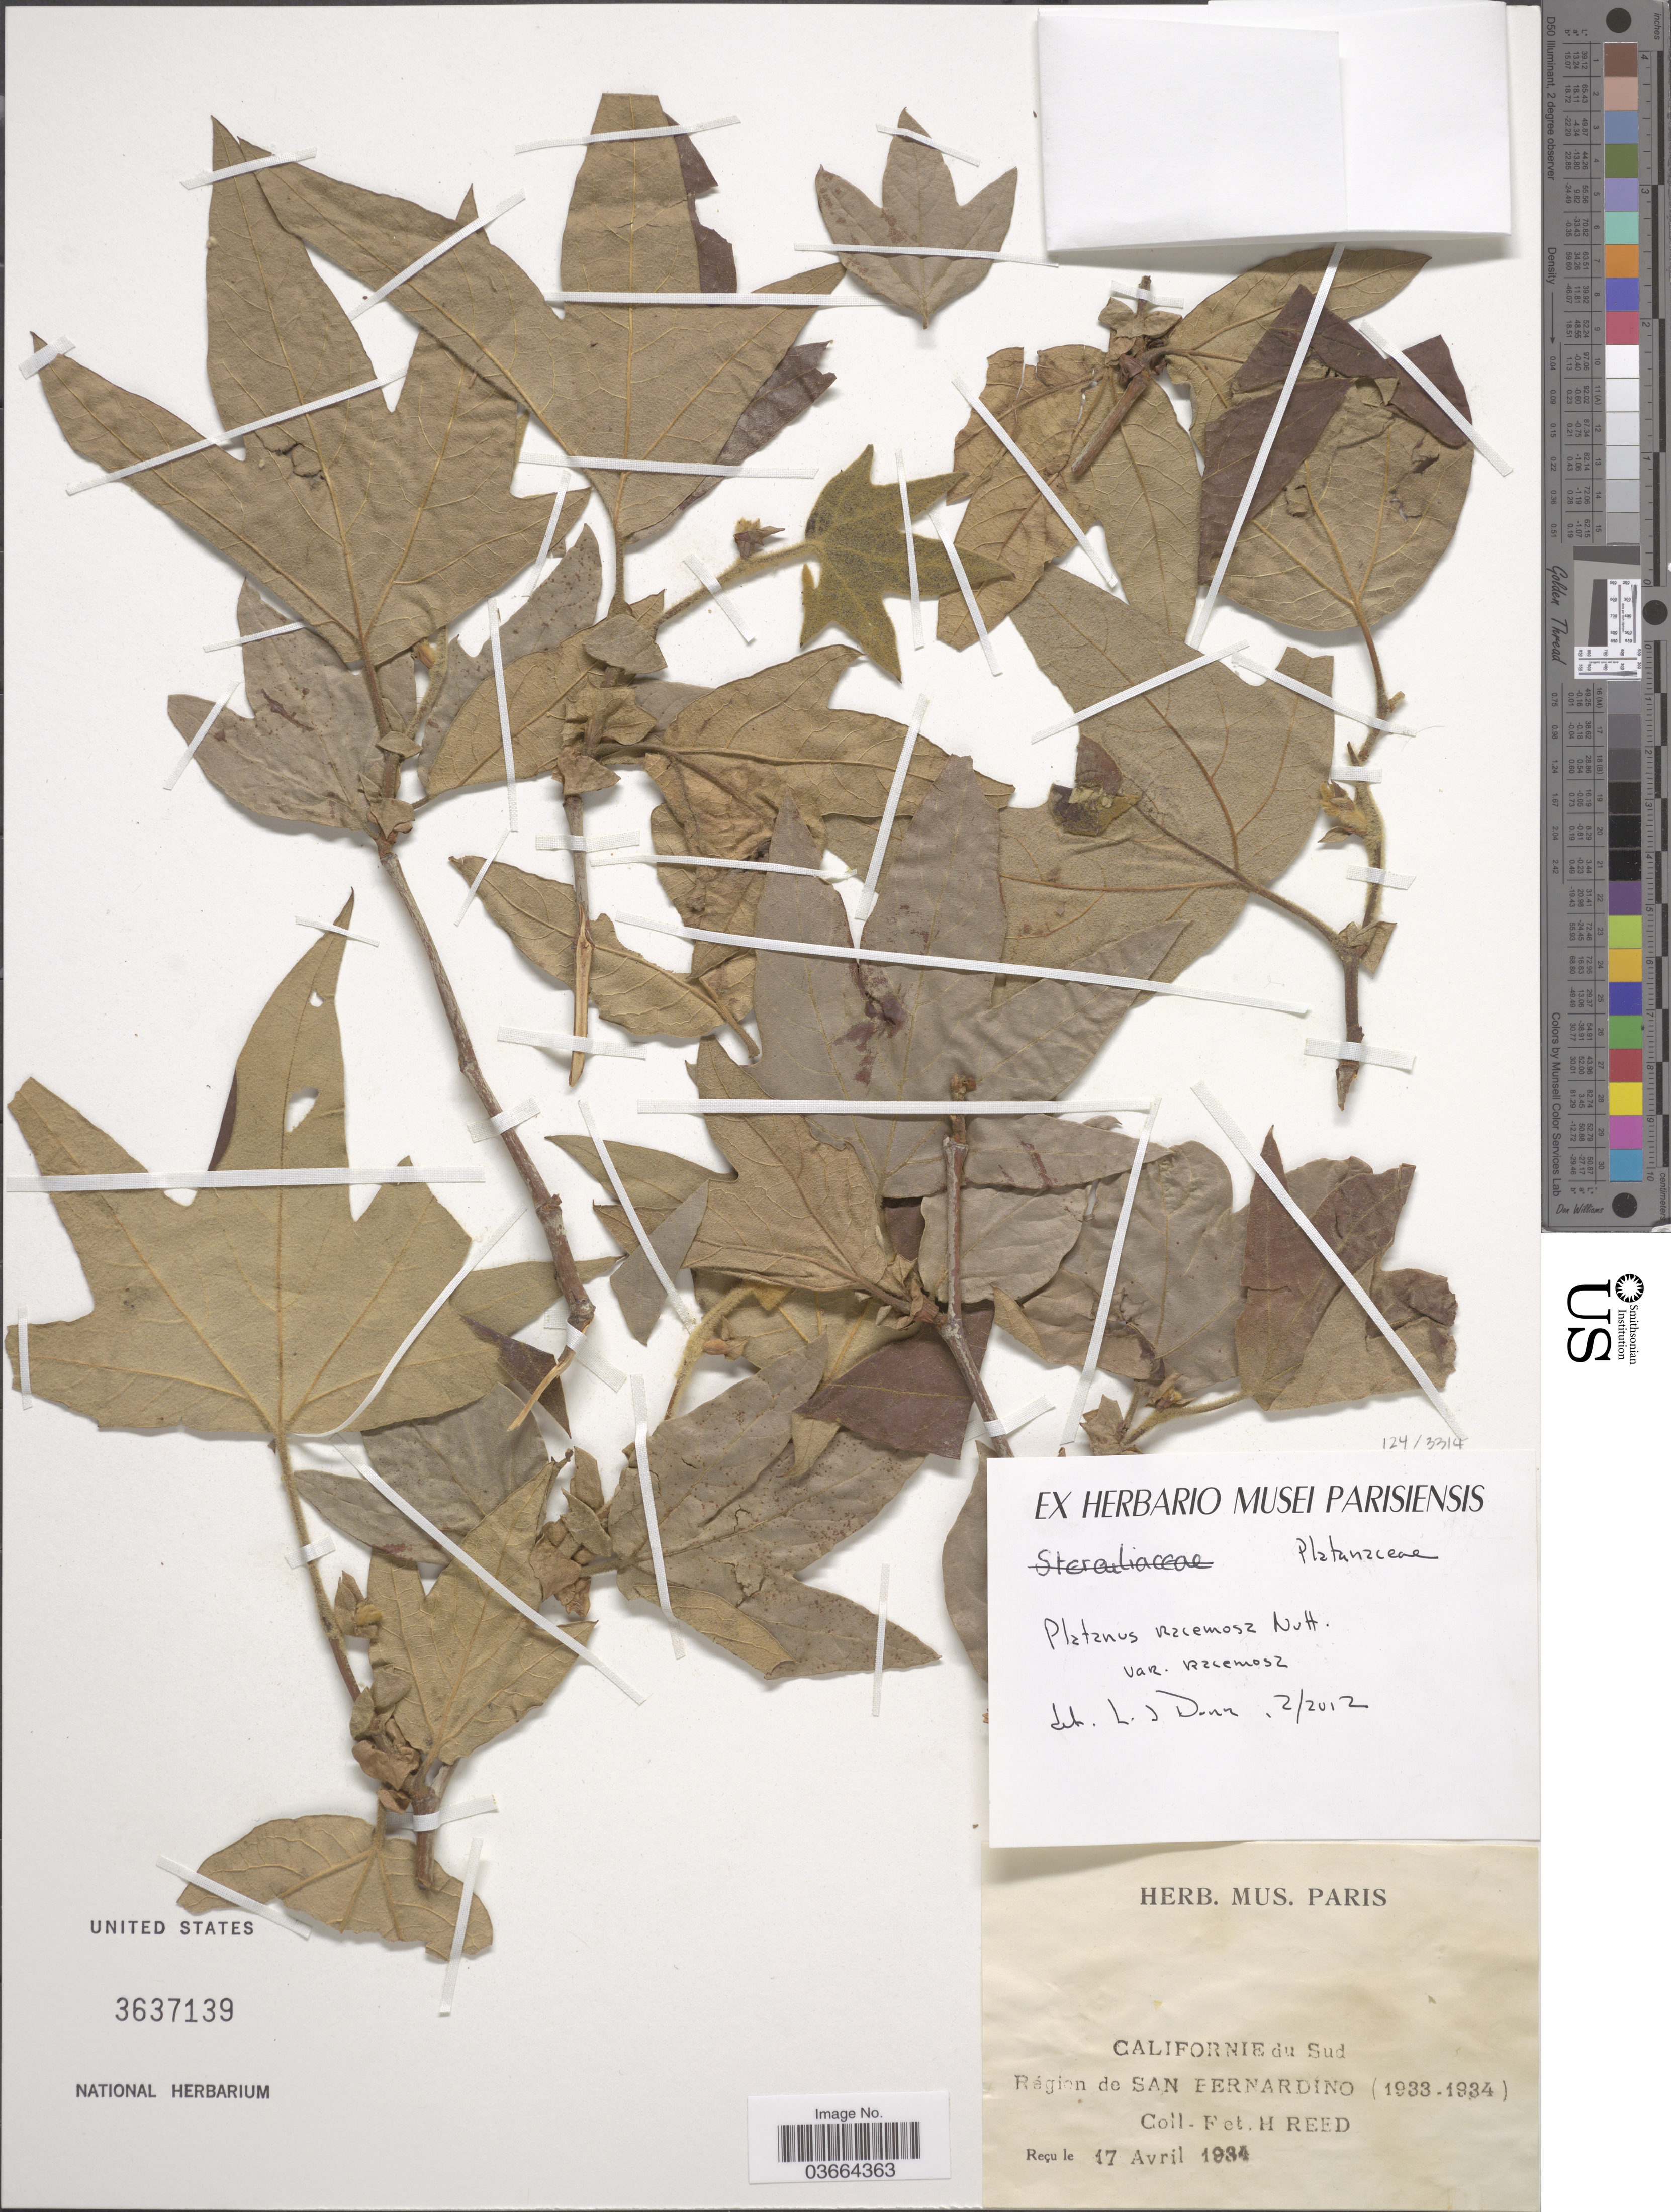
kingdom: Plantae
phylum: Tracheophyta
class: Magnoliopsida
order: Proteales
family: Platanaceae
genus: Platanus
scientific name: Platanus racemosa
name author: Nutt.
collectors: F. Reed & H. Reed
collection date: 1934-04-17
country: United States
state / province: California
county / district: San Bernardino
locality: Californie du Sud Région de San Bernardino.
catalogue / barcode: US 3637139